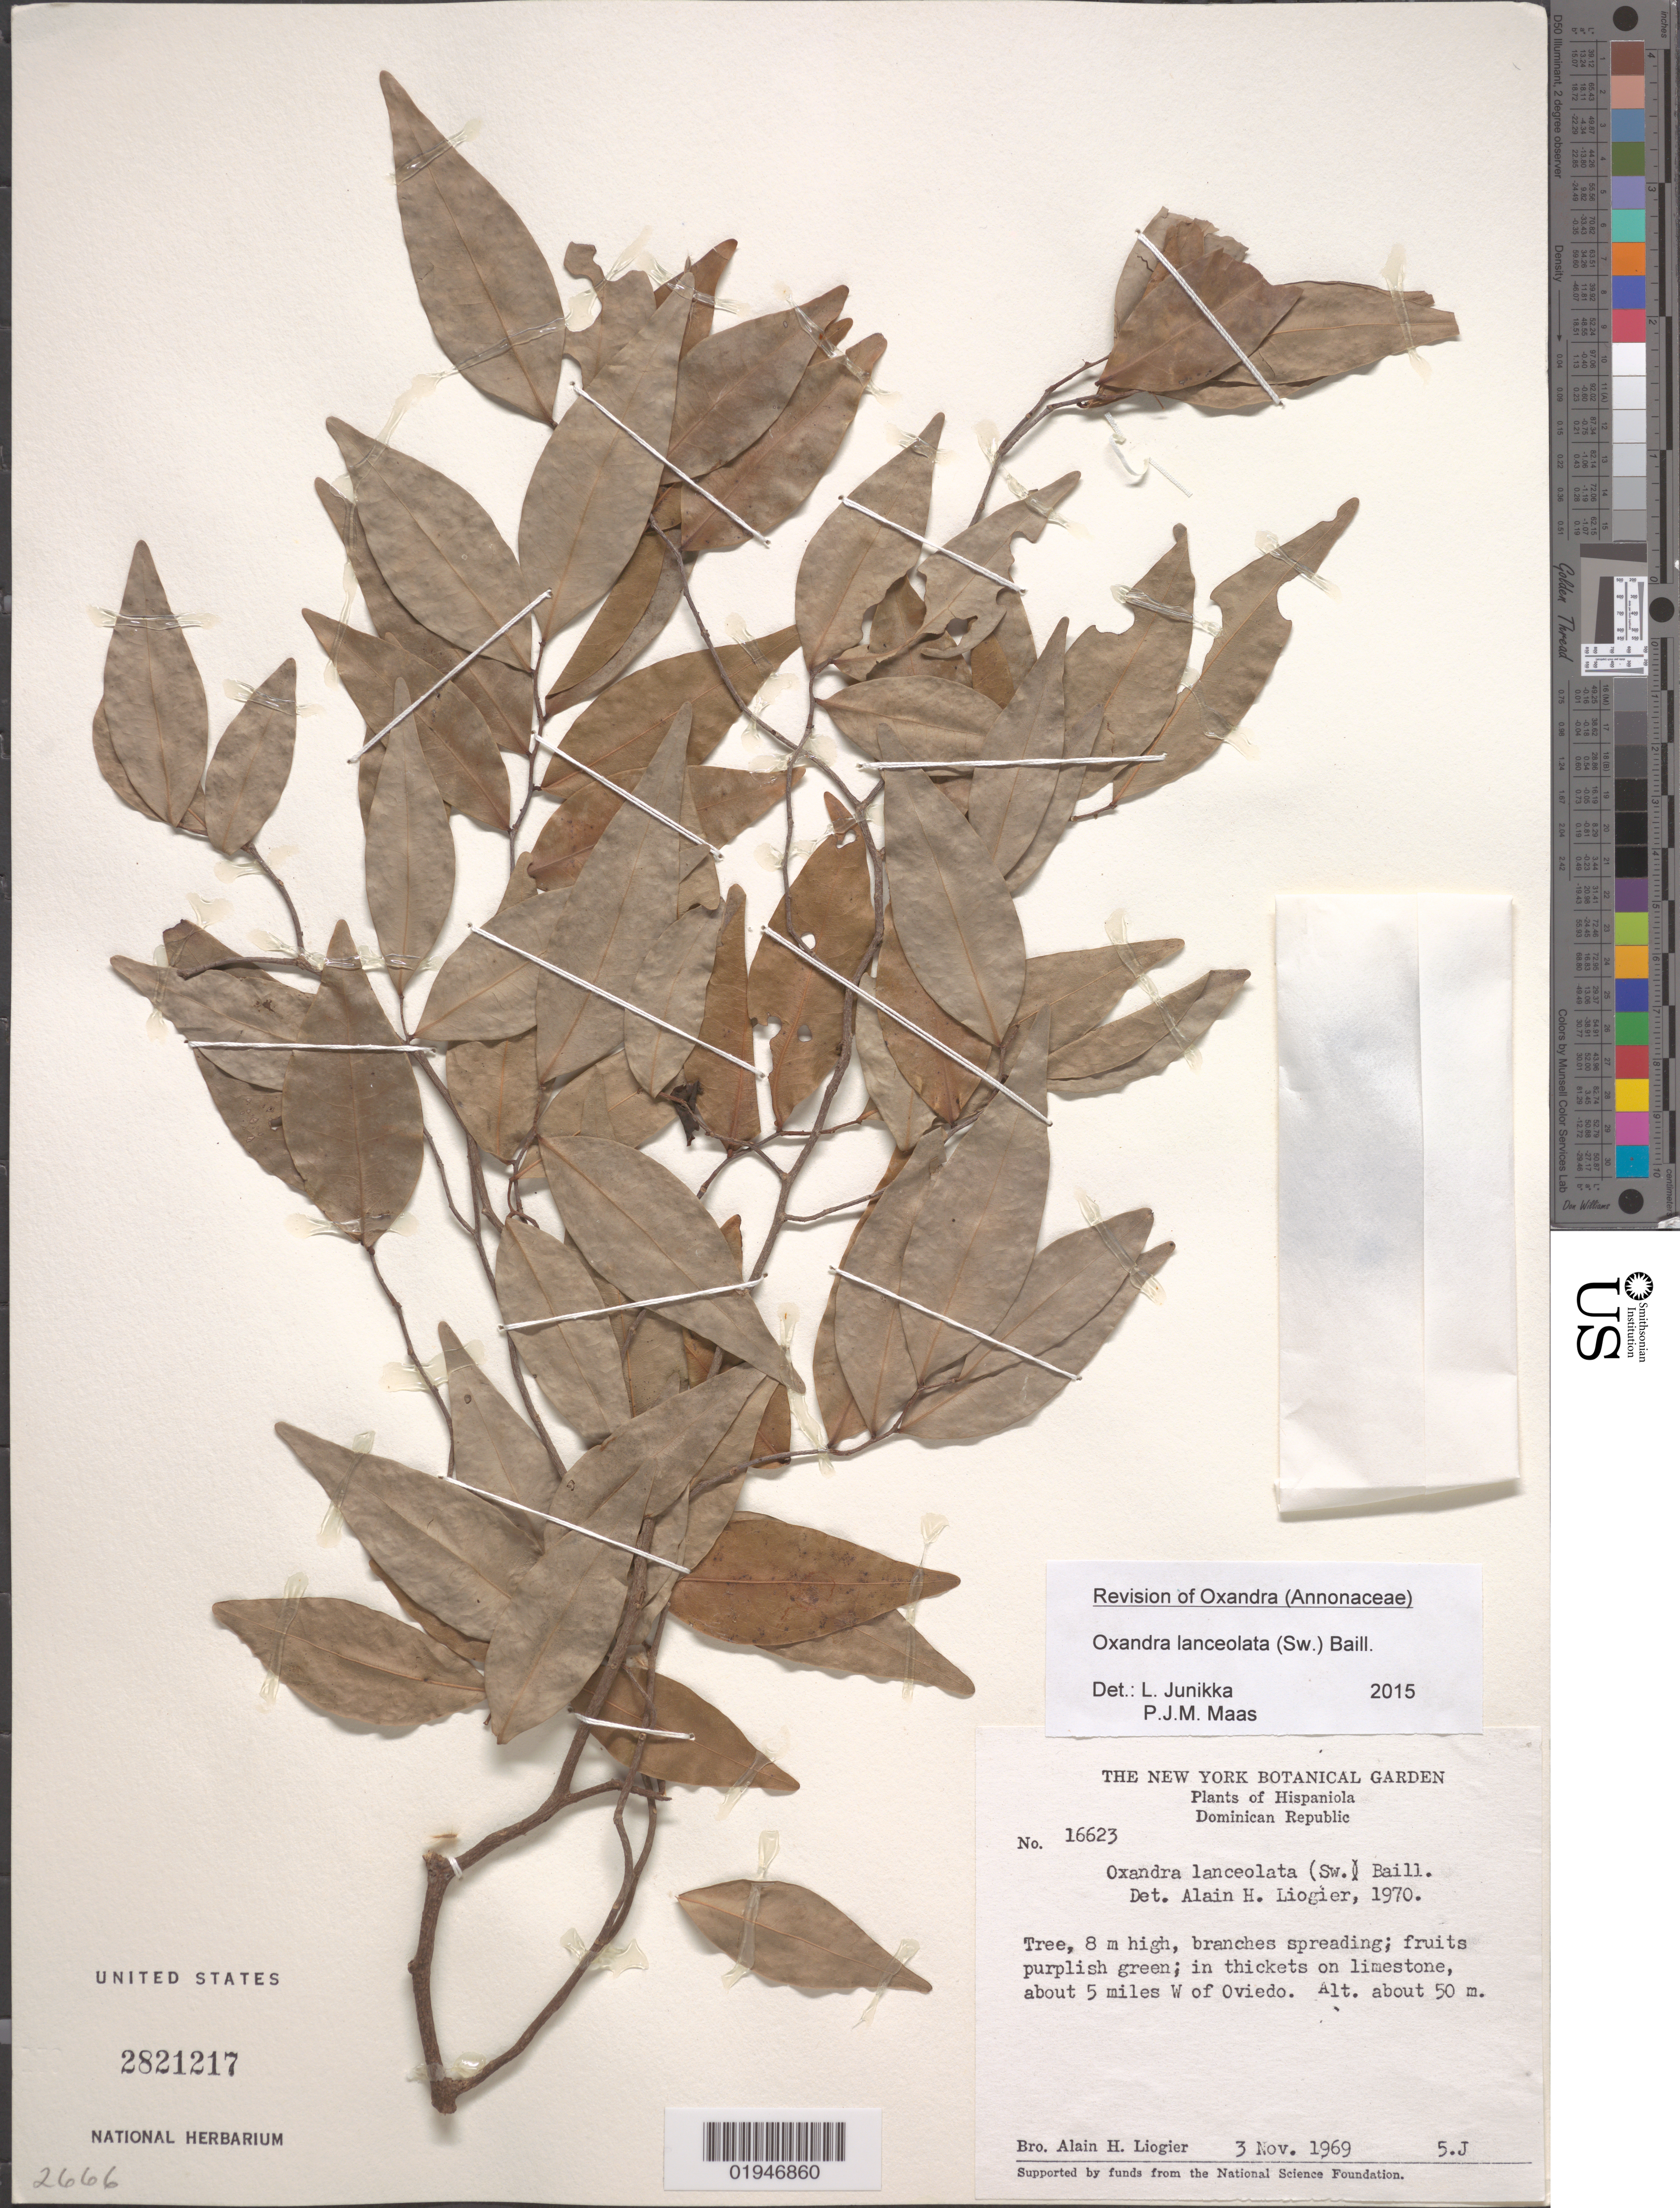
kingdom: Plantae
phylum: Tracheophyta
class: Magnoliopsida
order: Magnoliales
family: Annonaceae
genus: Oxandra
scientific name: Oxandra lanceolata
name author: (Sw.) Baill.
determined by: Maas, P. J.; Junikka, L.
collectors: A. H. Liogier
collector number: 16623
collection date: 1969-11-03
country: Dominican Republic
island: Hispaniola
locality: Oviedo, about 5 miles W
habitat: In thickets on limestone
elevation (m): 50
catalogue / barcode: US 2821217